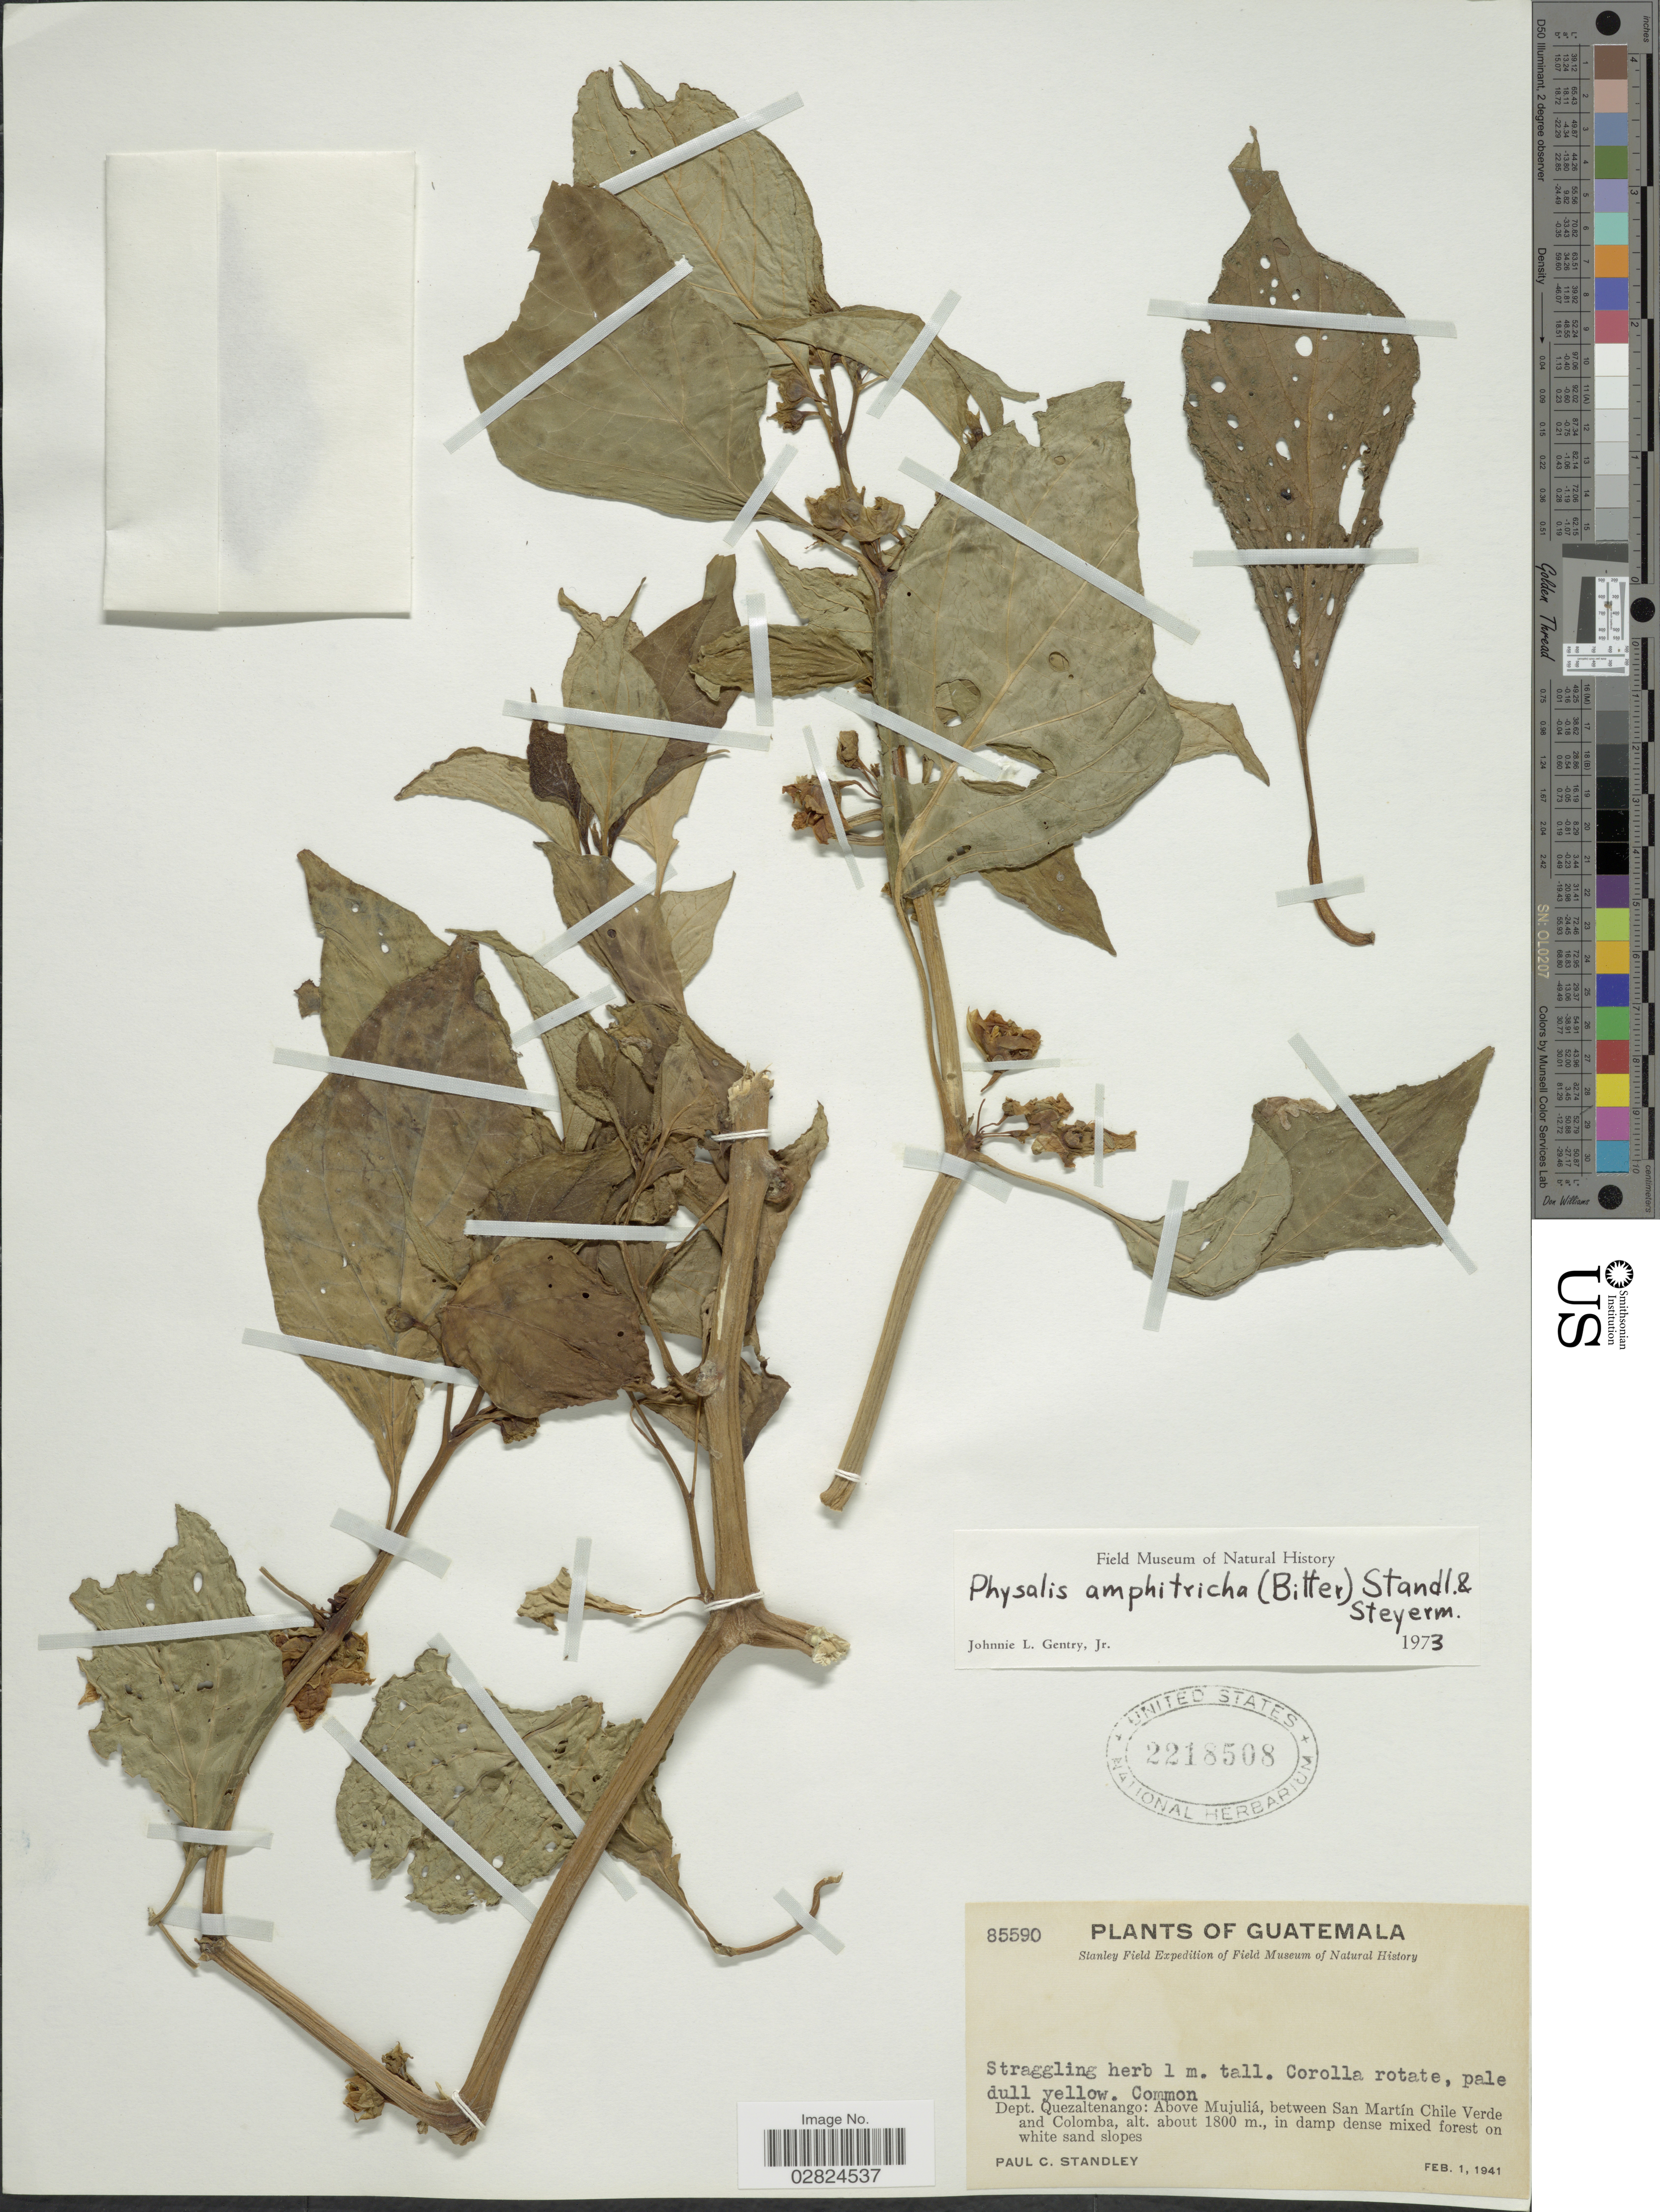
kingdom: Plantae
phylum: Tracheophyta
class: Magnoliopsida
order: Solanales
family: Solanaceae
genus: Physalis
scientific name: Physalis amphitricha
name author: (Bitter) Standl. & Steyerm.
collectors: P. C. Standley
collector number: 85590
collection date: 1941-02-01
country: Guatemala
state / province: Quetzaltenango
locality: Dept. Quezaltenango: Above Mujuliá, between San Martín Chile Verde and Colomba.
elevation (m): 1800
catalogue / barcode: US 2218508